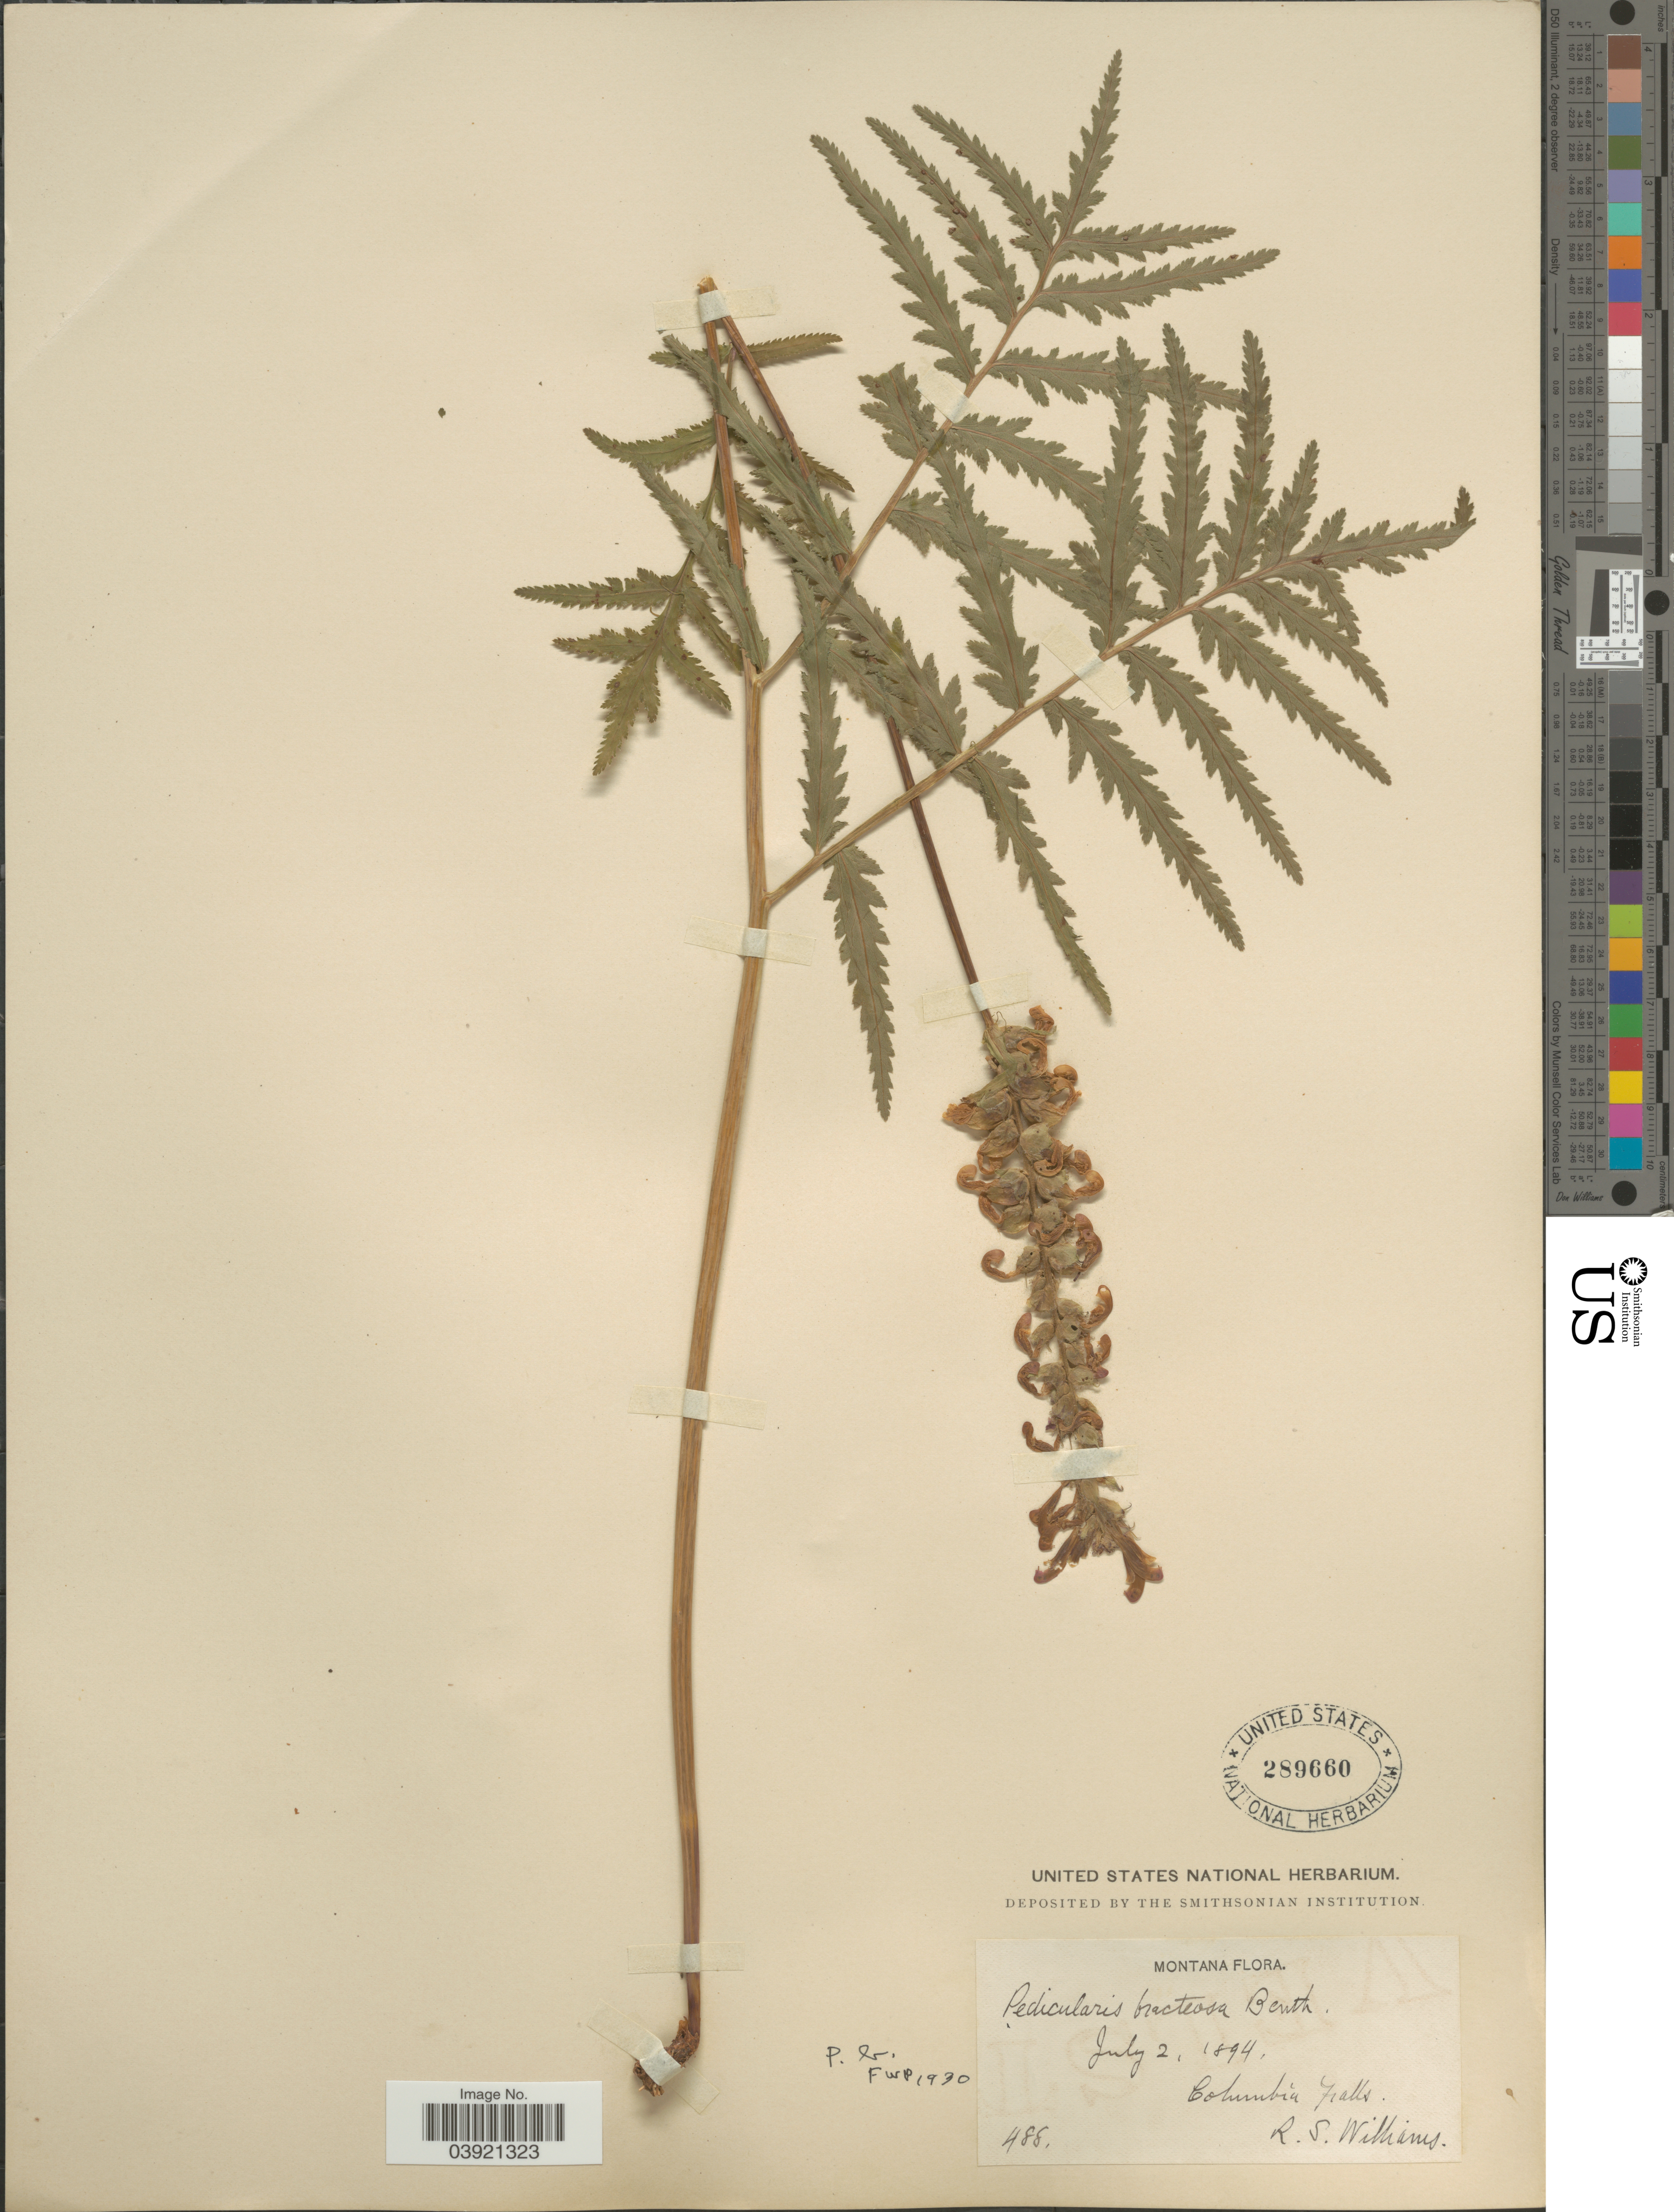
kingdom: Plantae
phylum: Tracheophyta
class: Magnoliopsida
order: Lamiales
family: Orobanchaceae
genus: Pedicularis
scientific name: Pedicularis bracteosa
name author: Benth.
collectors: R. S. Williams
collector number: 488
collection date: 1894-07-02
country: United States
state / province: Montana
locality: Columbia Falls.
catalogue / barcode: US 289660